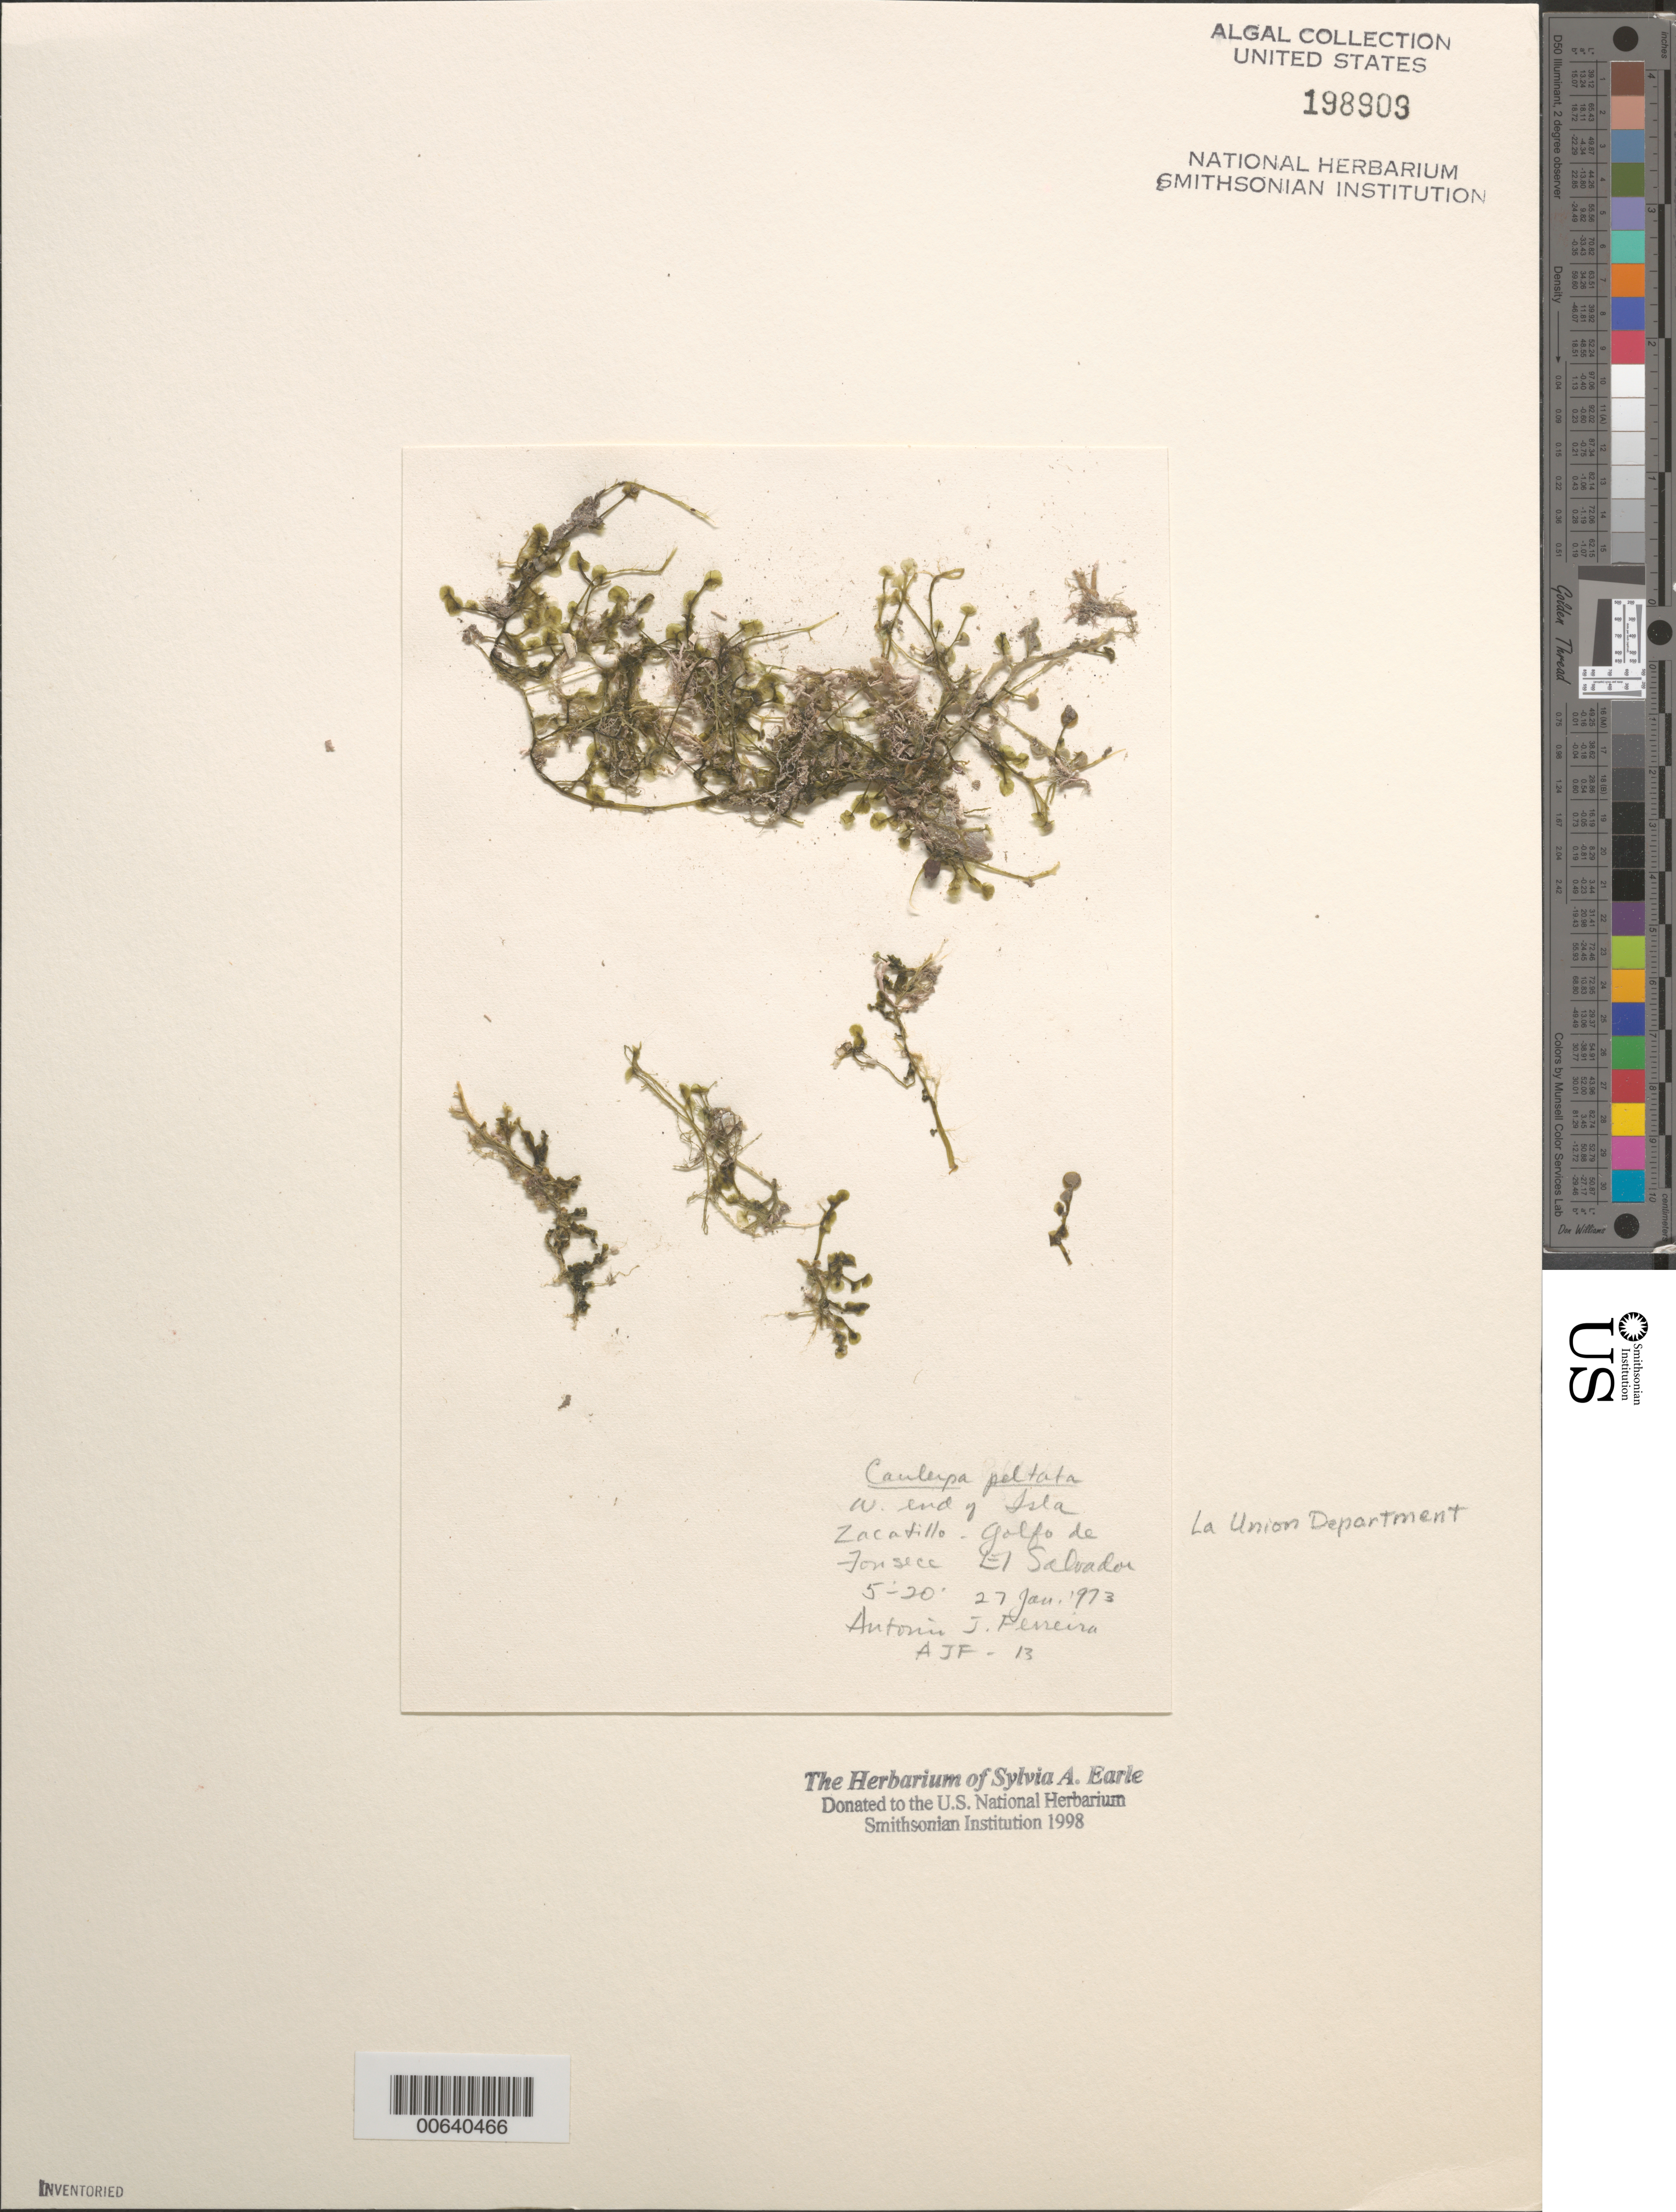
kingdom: Plantae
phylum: Chlorophyta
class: Ulvophyceae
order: Ulvales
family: Ulvaceae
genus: Ulva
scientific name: Ulva linza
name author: L.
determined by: Algae name updating Project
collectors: A. Ferreira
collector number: Ajf 13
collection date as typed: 27 Jan 1973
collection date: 1973-01-27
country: El Salvador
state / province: La Unión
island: Isla Zacatillo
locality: Golfo de Fonseco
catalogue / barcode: US 198909